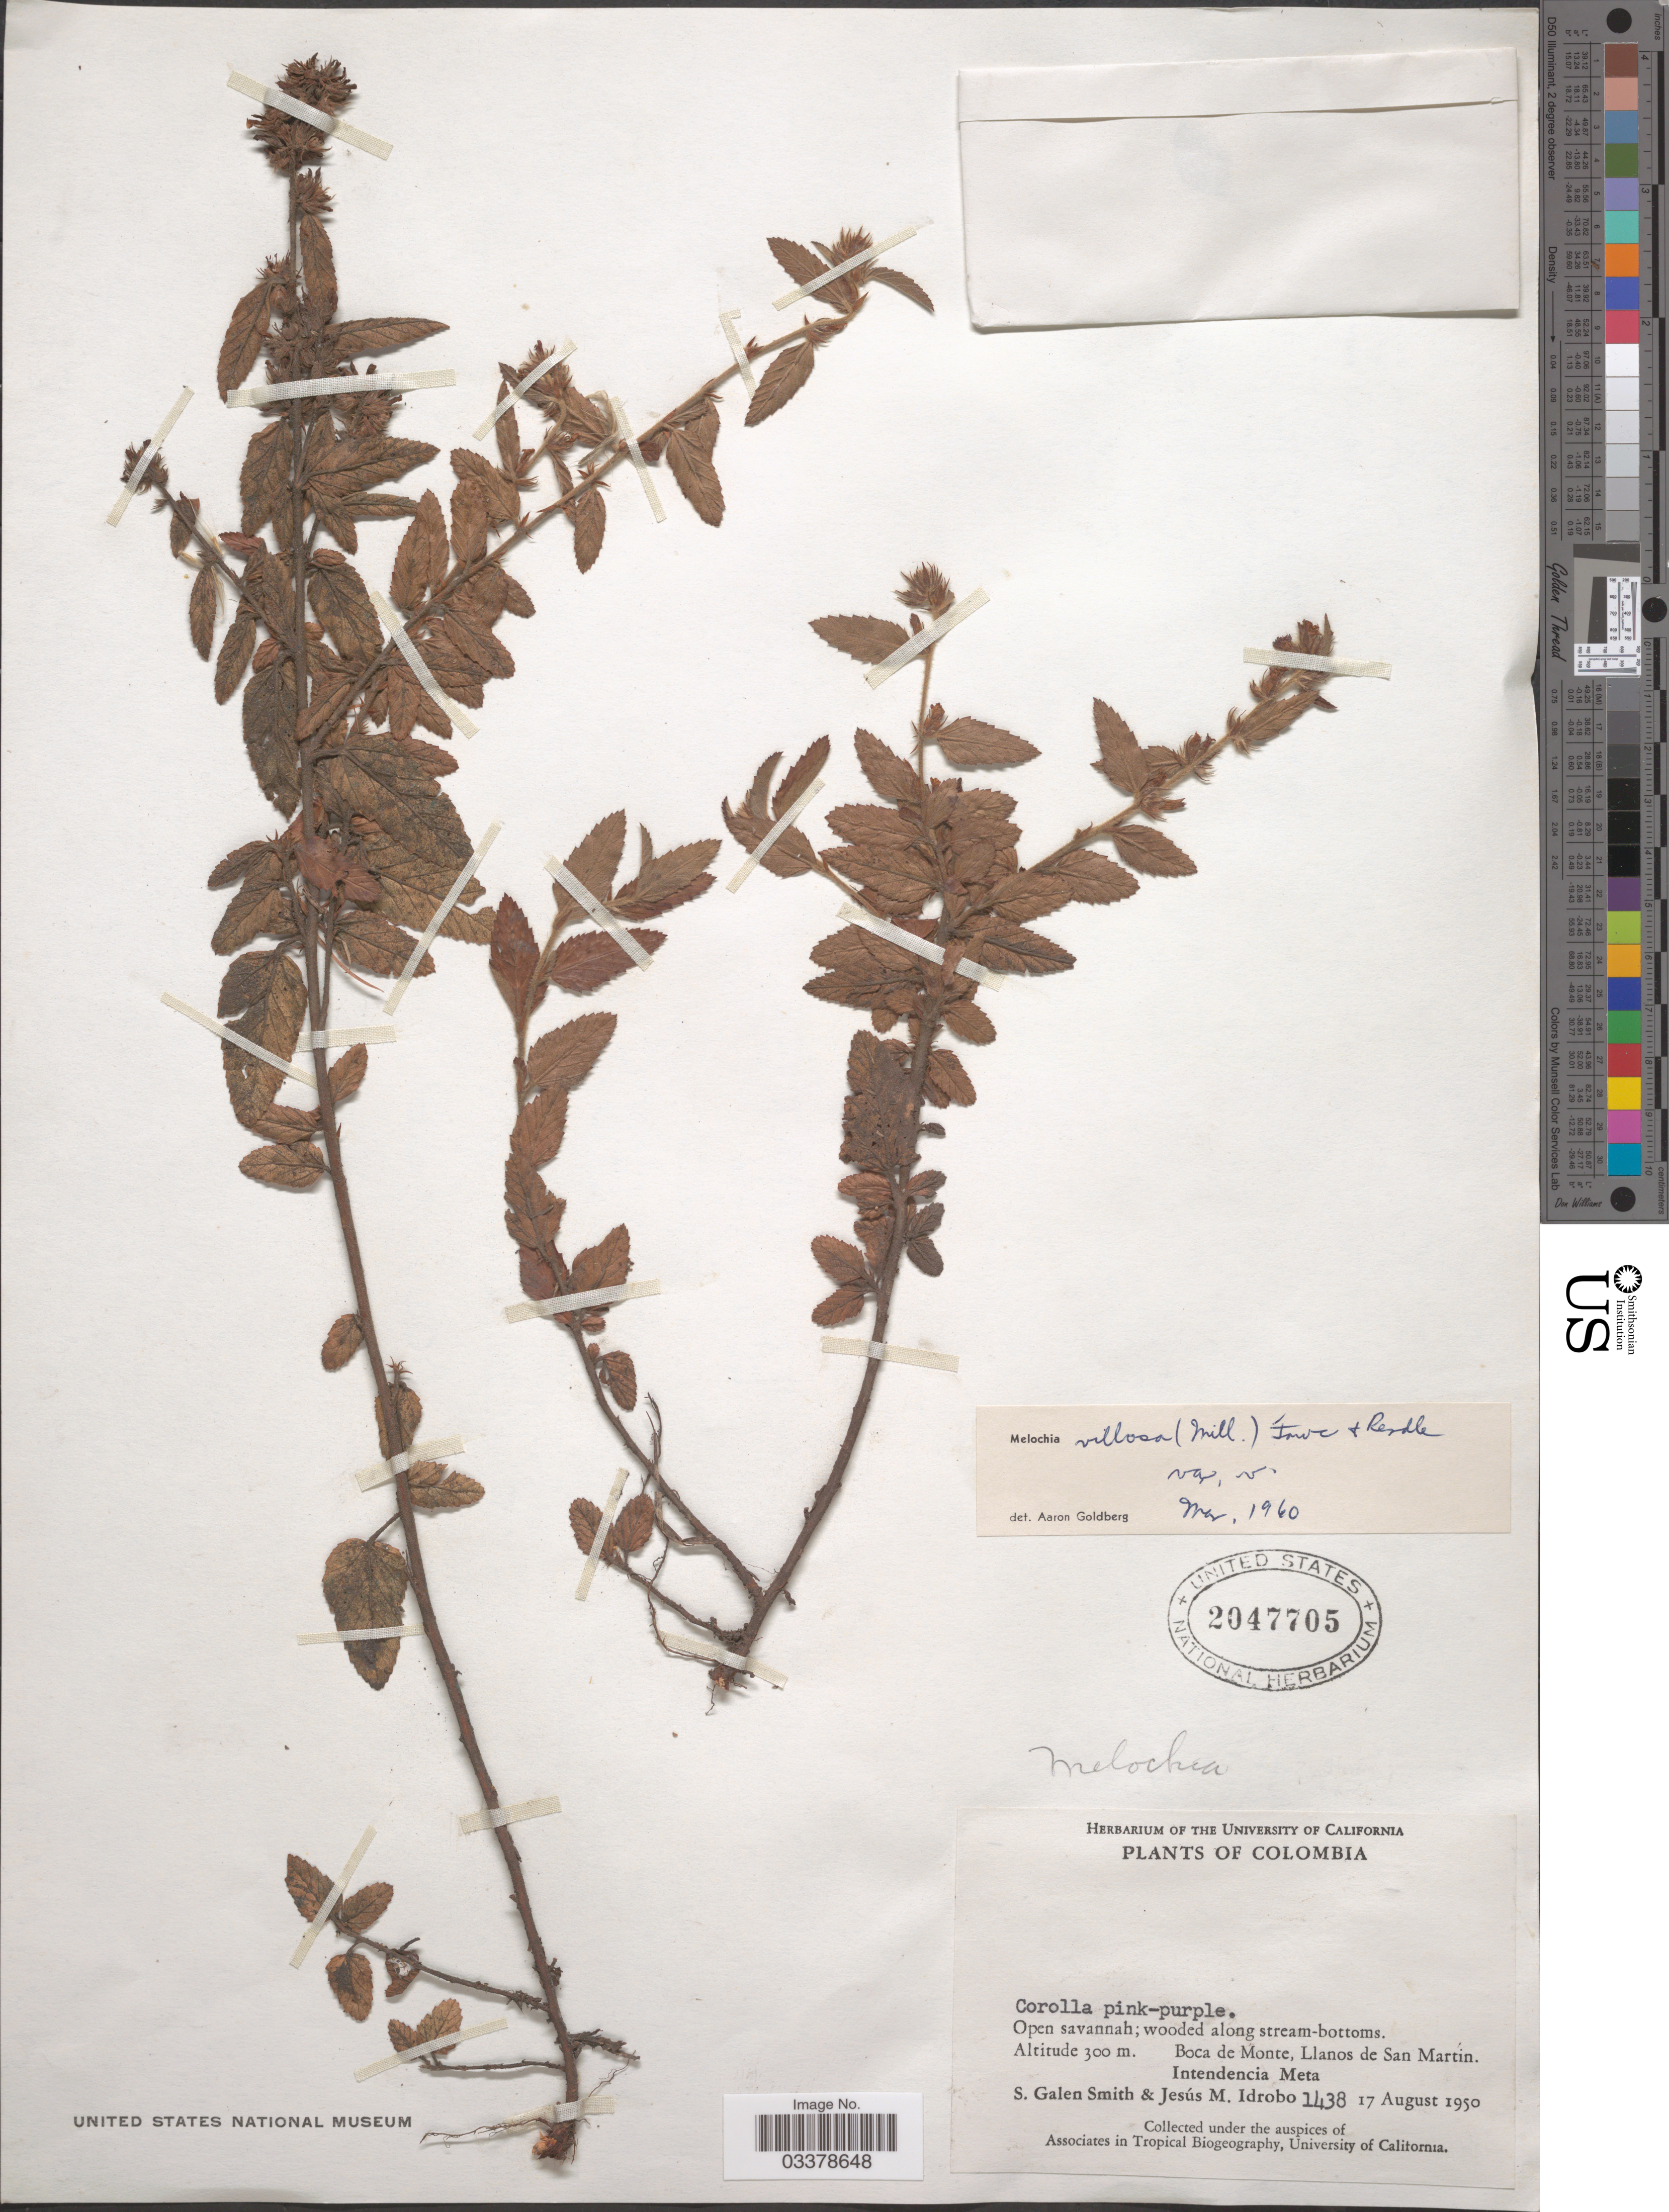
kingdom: Plantae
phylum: Tracheophyta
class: Magnoliopsida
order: Malvales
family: Malvaceae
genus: Melochia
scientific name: Melochia spicata var. spicata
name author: (L.) Fryxell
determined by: Dorr, L. J., (BOT), Smithsonian Institution - National Museum of Natural History (UNITED STATES)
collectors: S. G. Smith & J. M. Idrobo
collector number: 1438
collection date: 1950-08-17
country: Colombia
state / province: Meta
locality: Boca de Monte, Llanos de San Martin. Intendencia Meta.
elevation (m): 300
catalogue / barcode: US 2047705